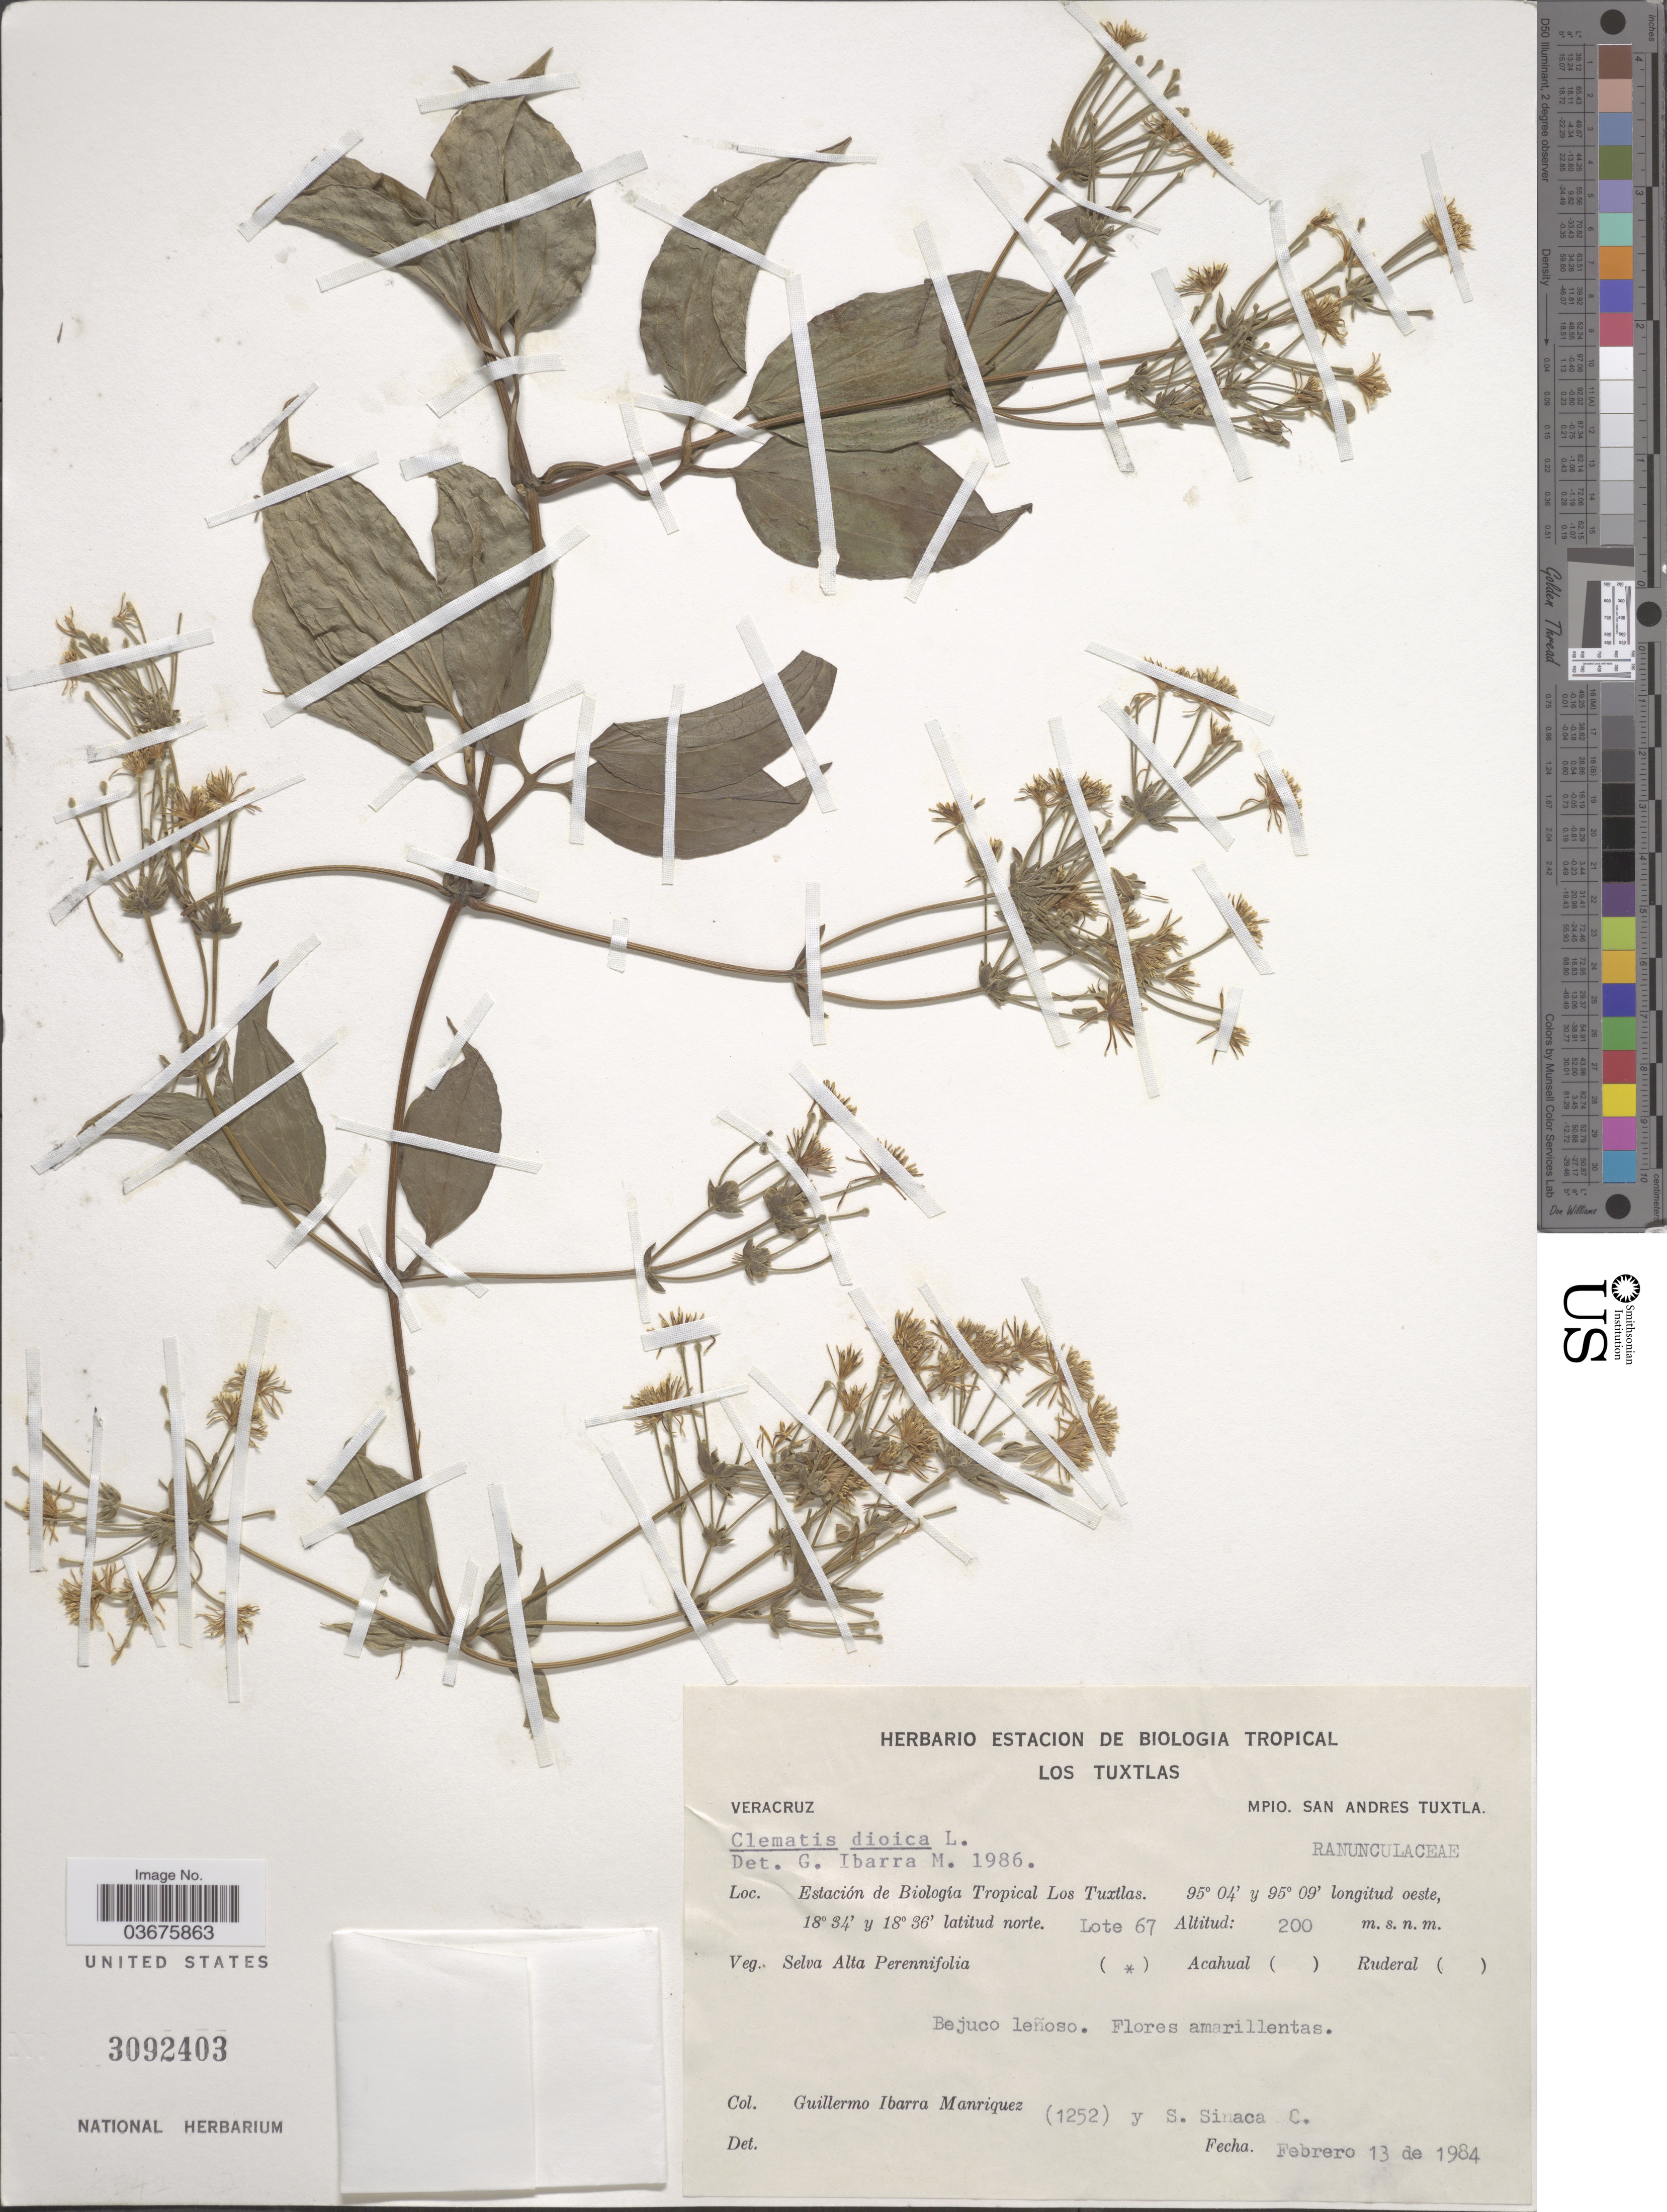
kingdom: Plantae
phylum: Tracheophyta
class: Magnoliopsida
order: Ranunculales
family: Ranunculaceae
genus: Clematis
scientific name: Clematis dioica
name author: L.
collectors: G. Ibarra M. & S. Sinaca Colin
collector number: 1252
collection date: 1984-02-13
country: Mexico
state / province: Veracruz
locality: Mpio. San Andres Tuxtla. Estación de Biología Tropical Los Tuxtlas.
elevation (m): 200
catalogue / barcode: US 3092403